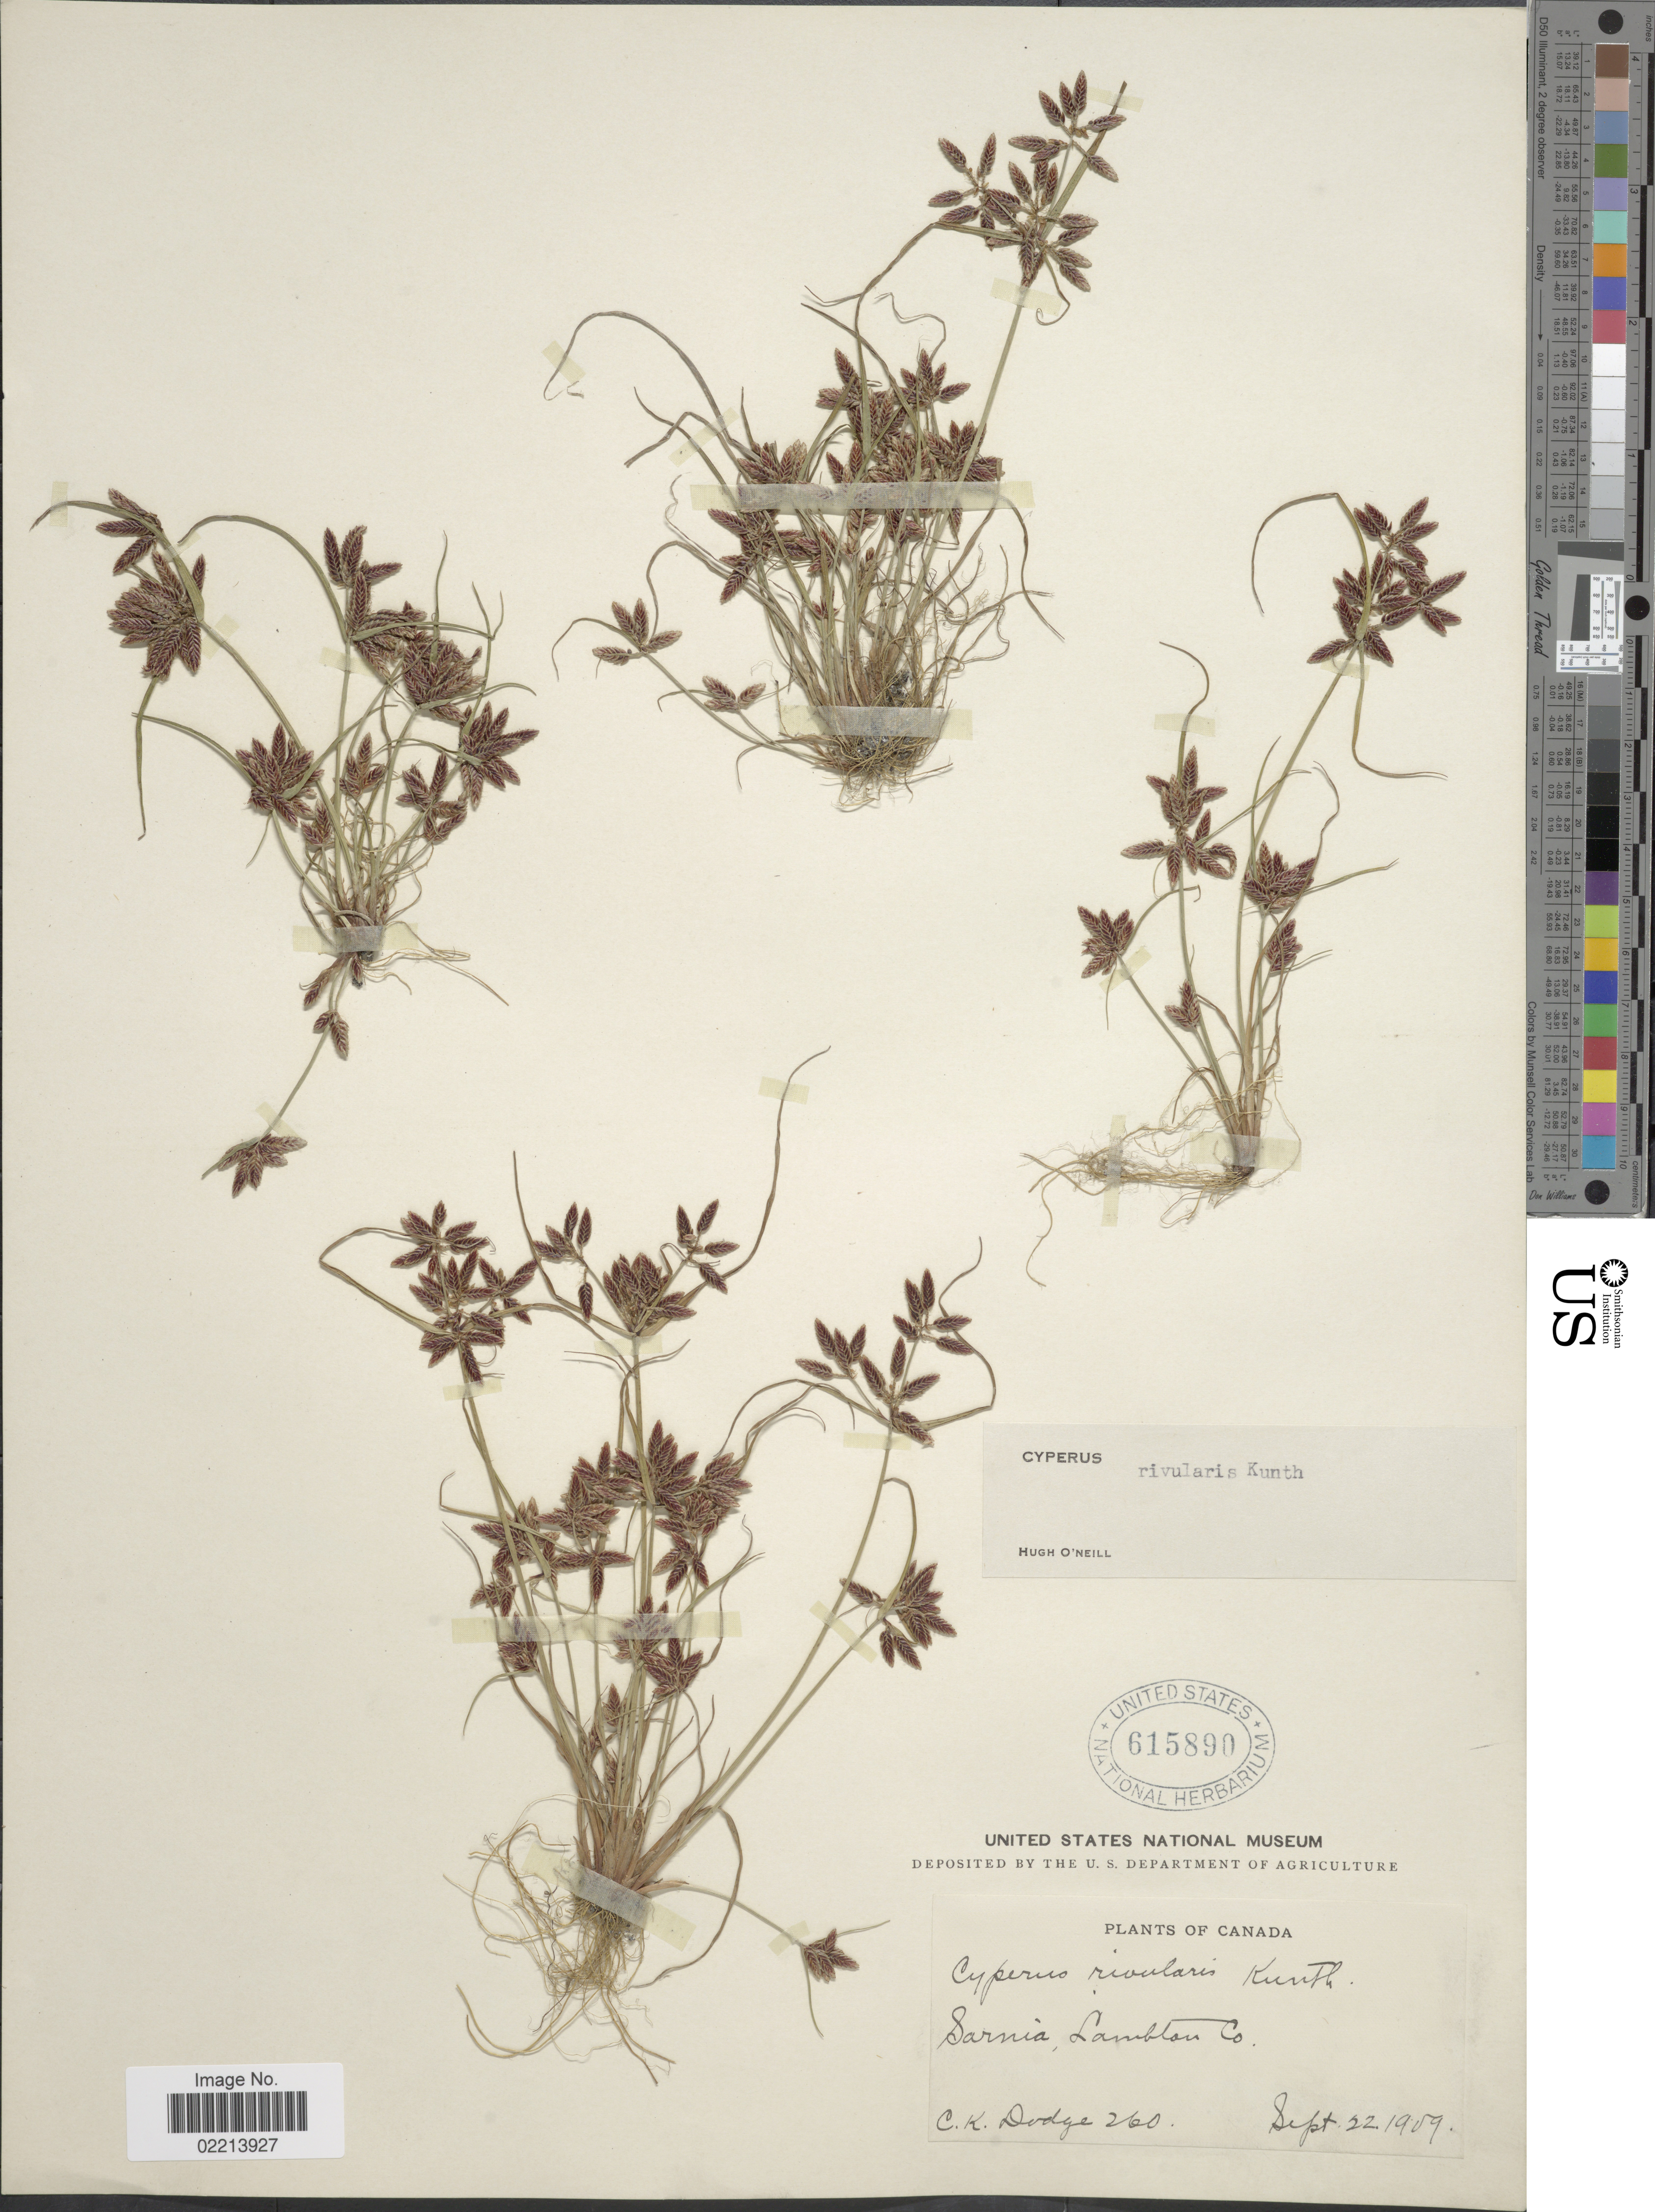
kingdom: Plantae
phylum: Tracheophyta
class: Liliopsida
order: Poales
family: Cyperaceae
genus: Cyperus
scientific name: Cyperus bipartitus Torr.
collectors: C. Dodge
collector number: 260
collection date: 1909-09-22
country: Canada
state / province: Ontario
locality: Sarnia, Lambton Co.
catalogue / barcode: US 615890